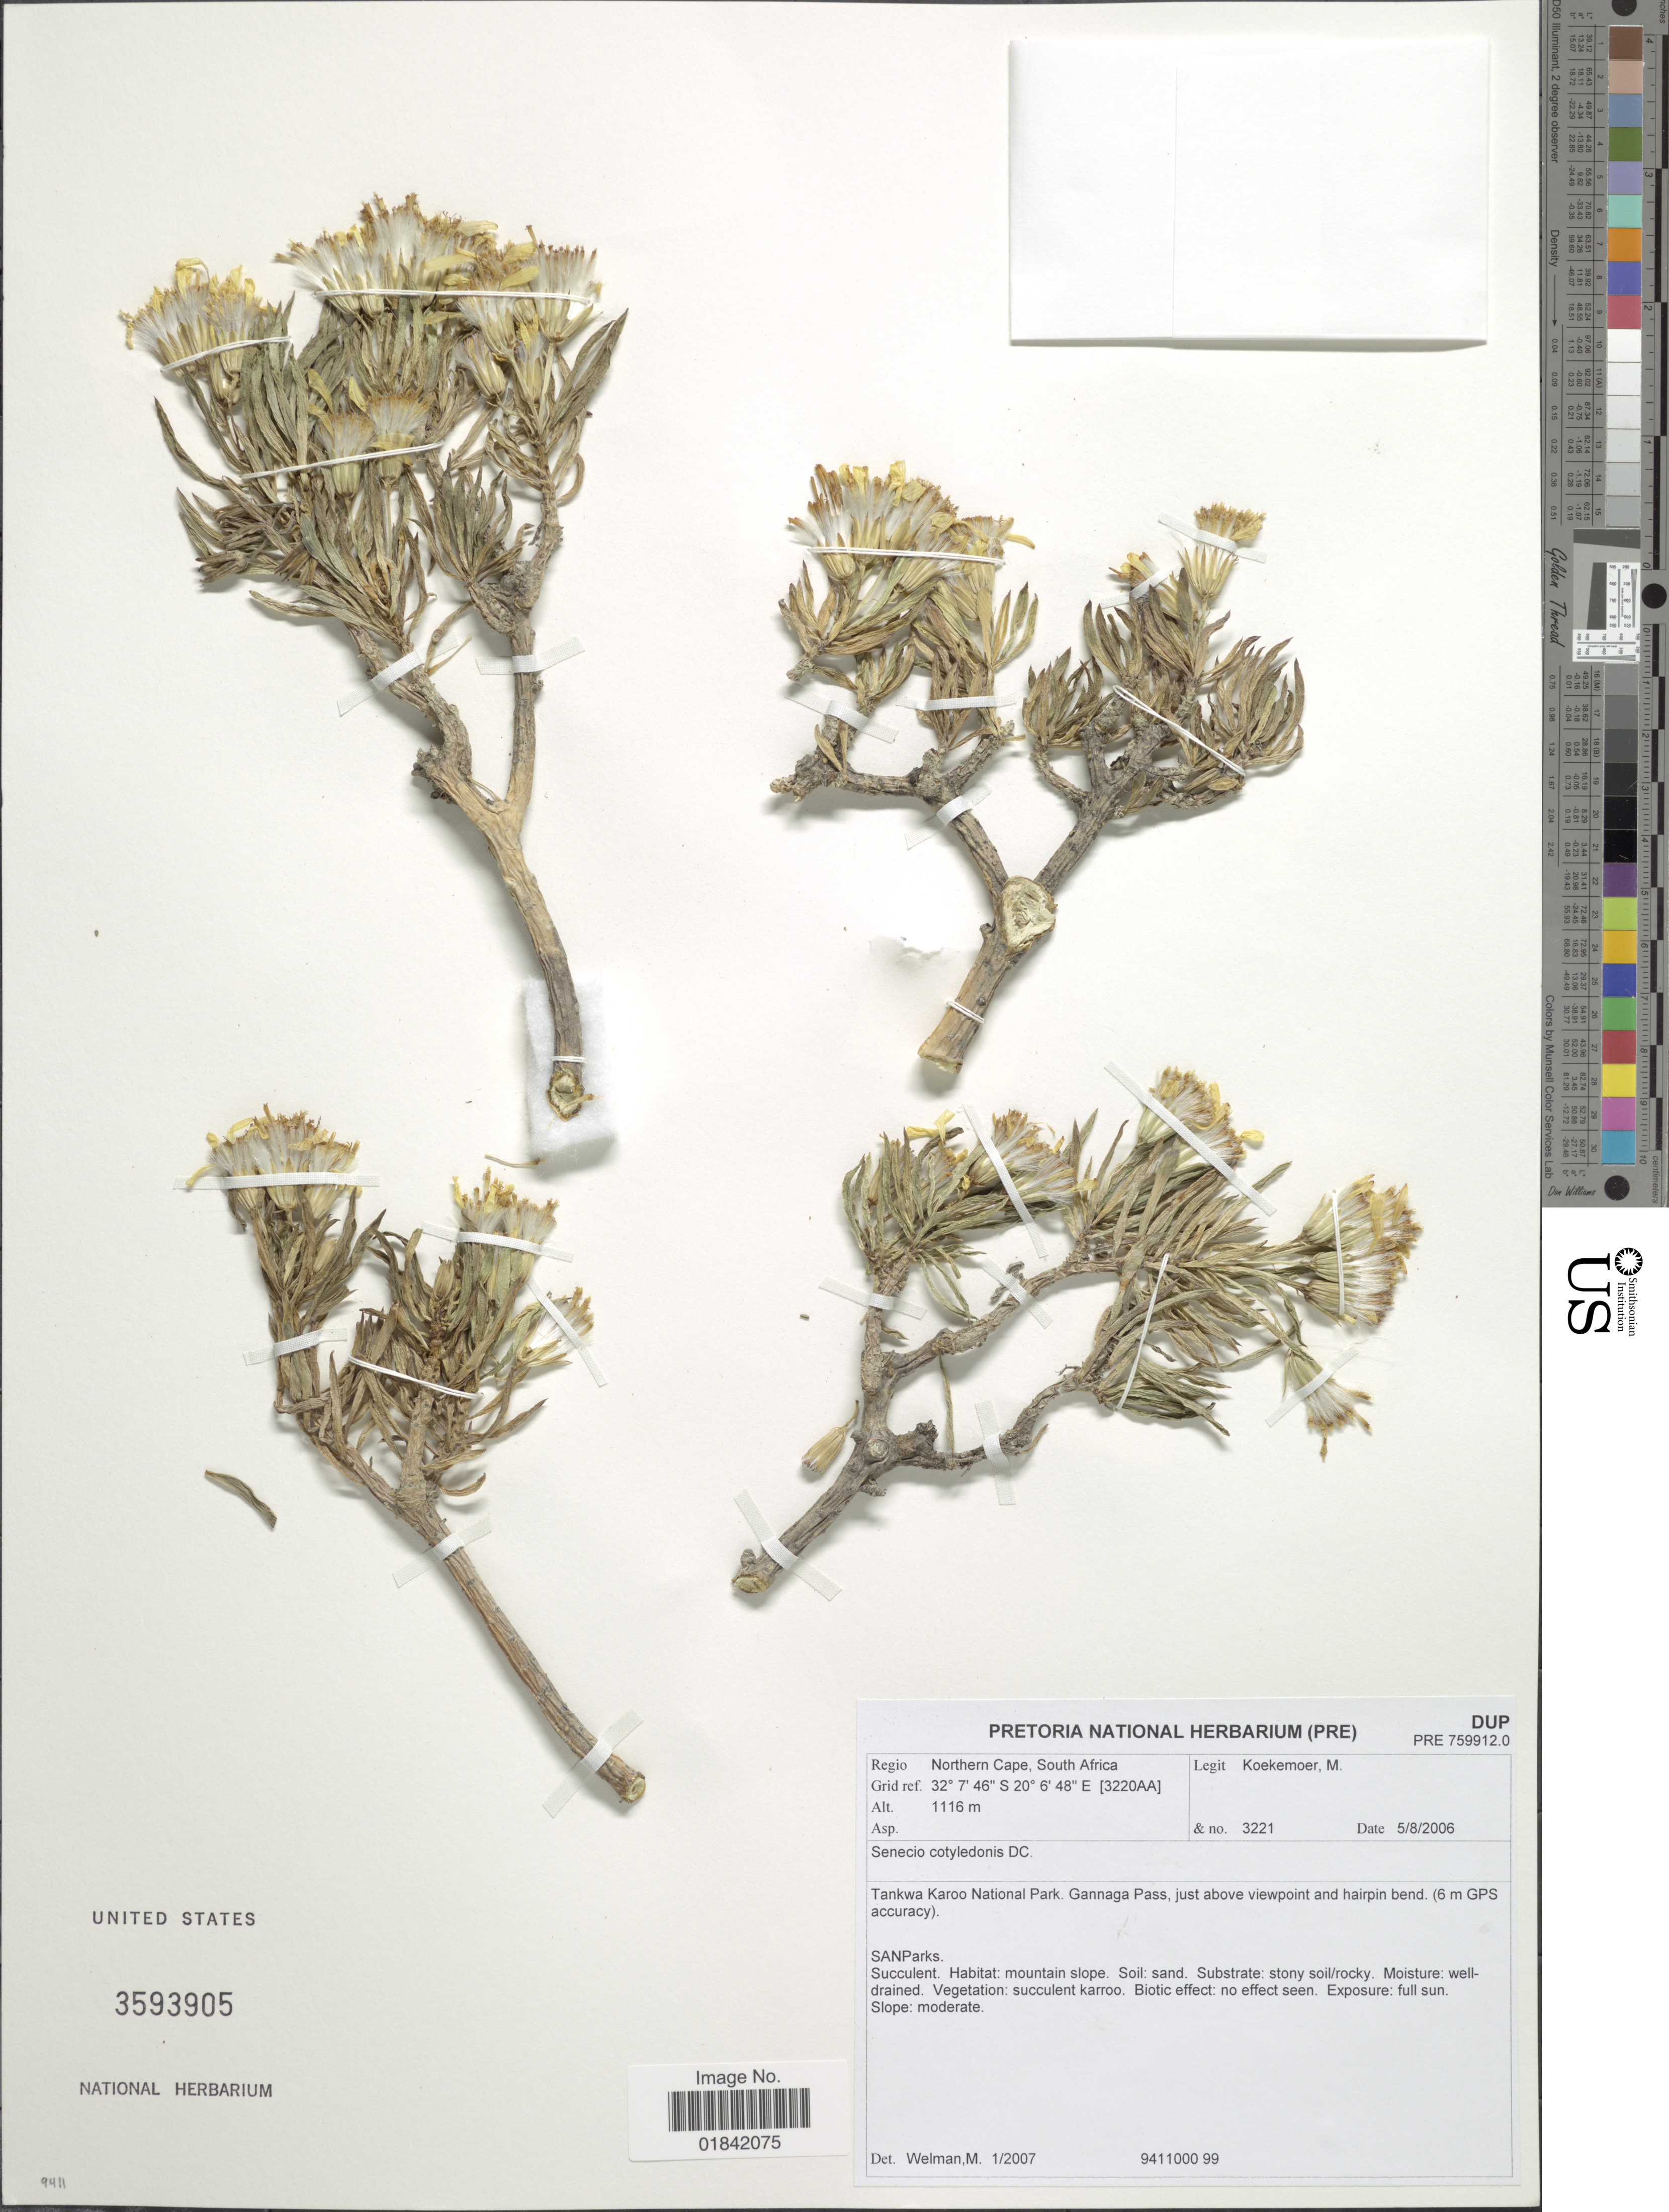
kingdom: Plantae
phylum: Tracheophyta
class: Magnoliopsida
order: Asterales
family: Asteraceae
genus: Senecio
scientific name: Senecio cotyledonis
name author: DC.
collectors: M. Koekemoer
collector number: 3221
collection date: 2006-08-05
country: South Africa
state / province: Northern Cape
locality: Tankwa karoo National Park, Gannaga Pass, just above viewpoint and hairpin bend (6 m GPS accuracy)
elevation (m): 116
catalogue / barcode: US 3593905